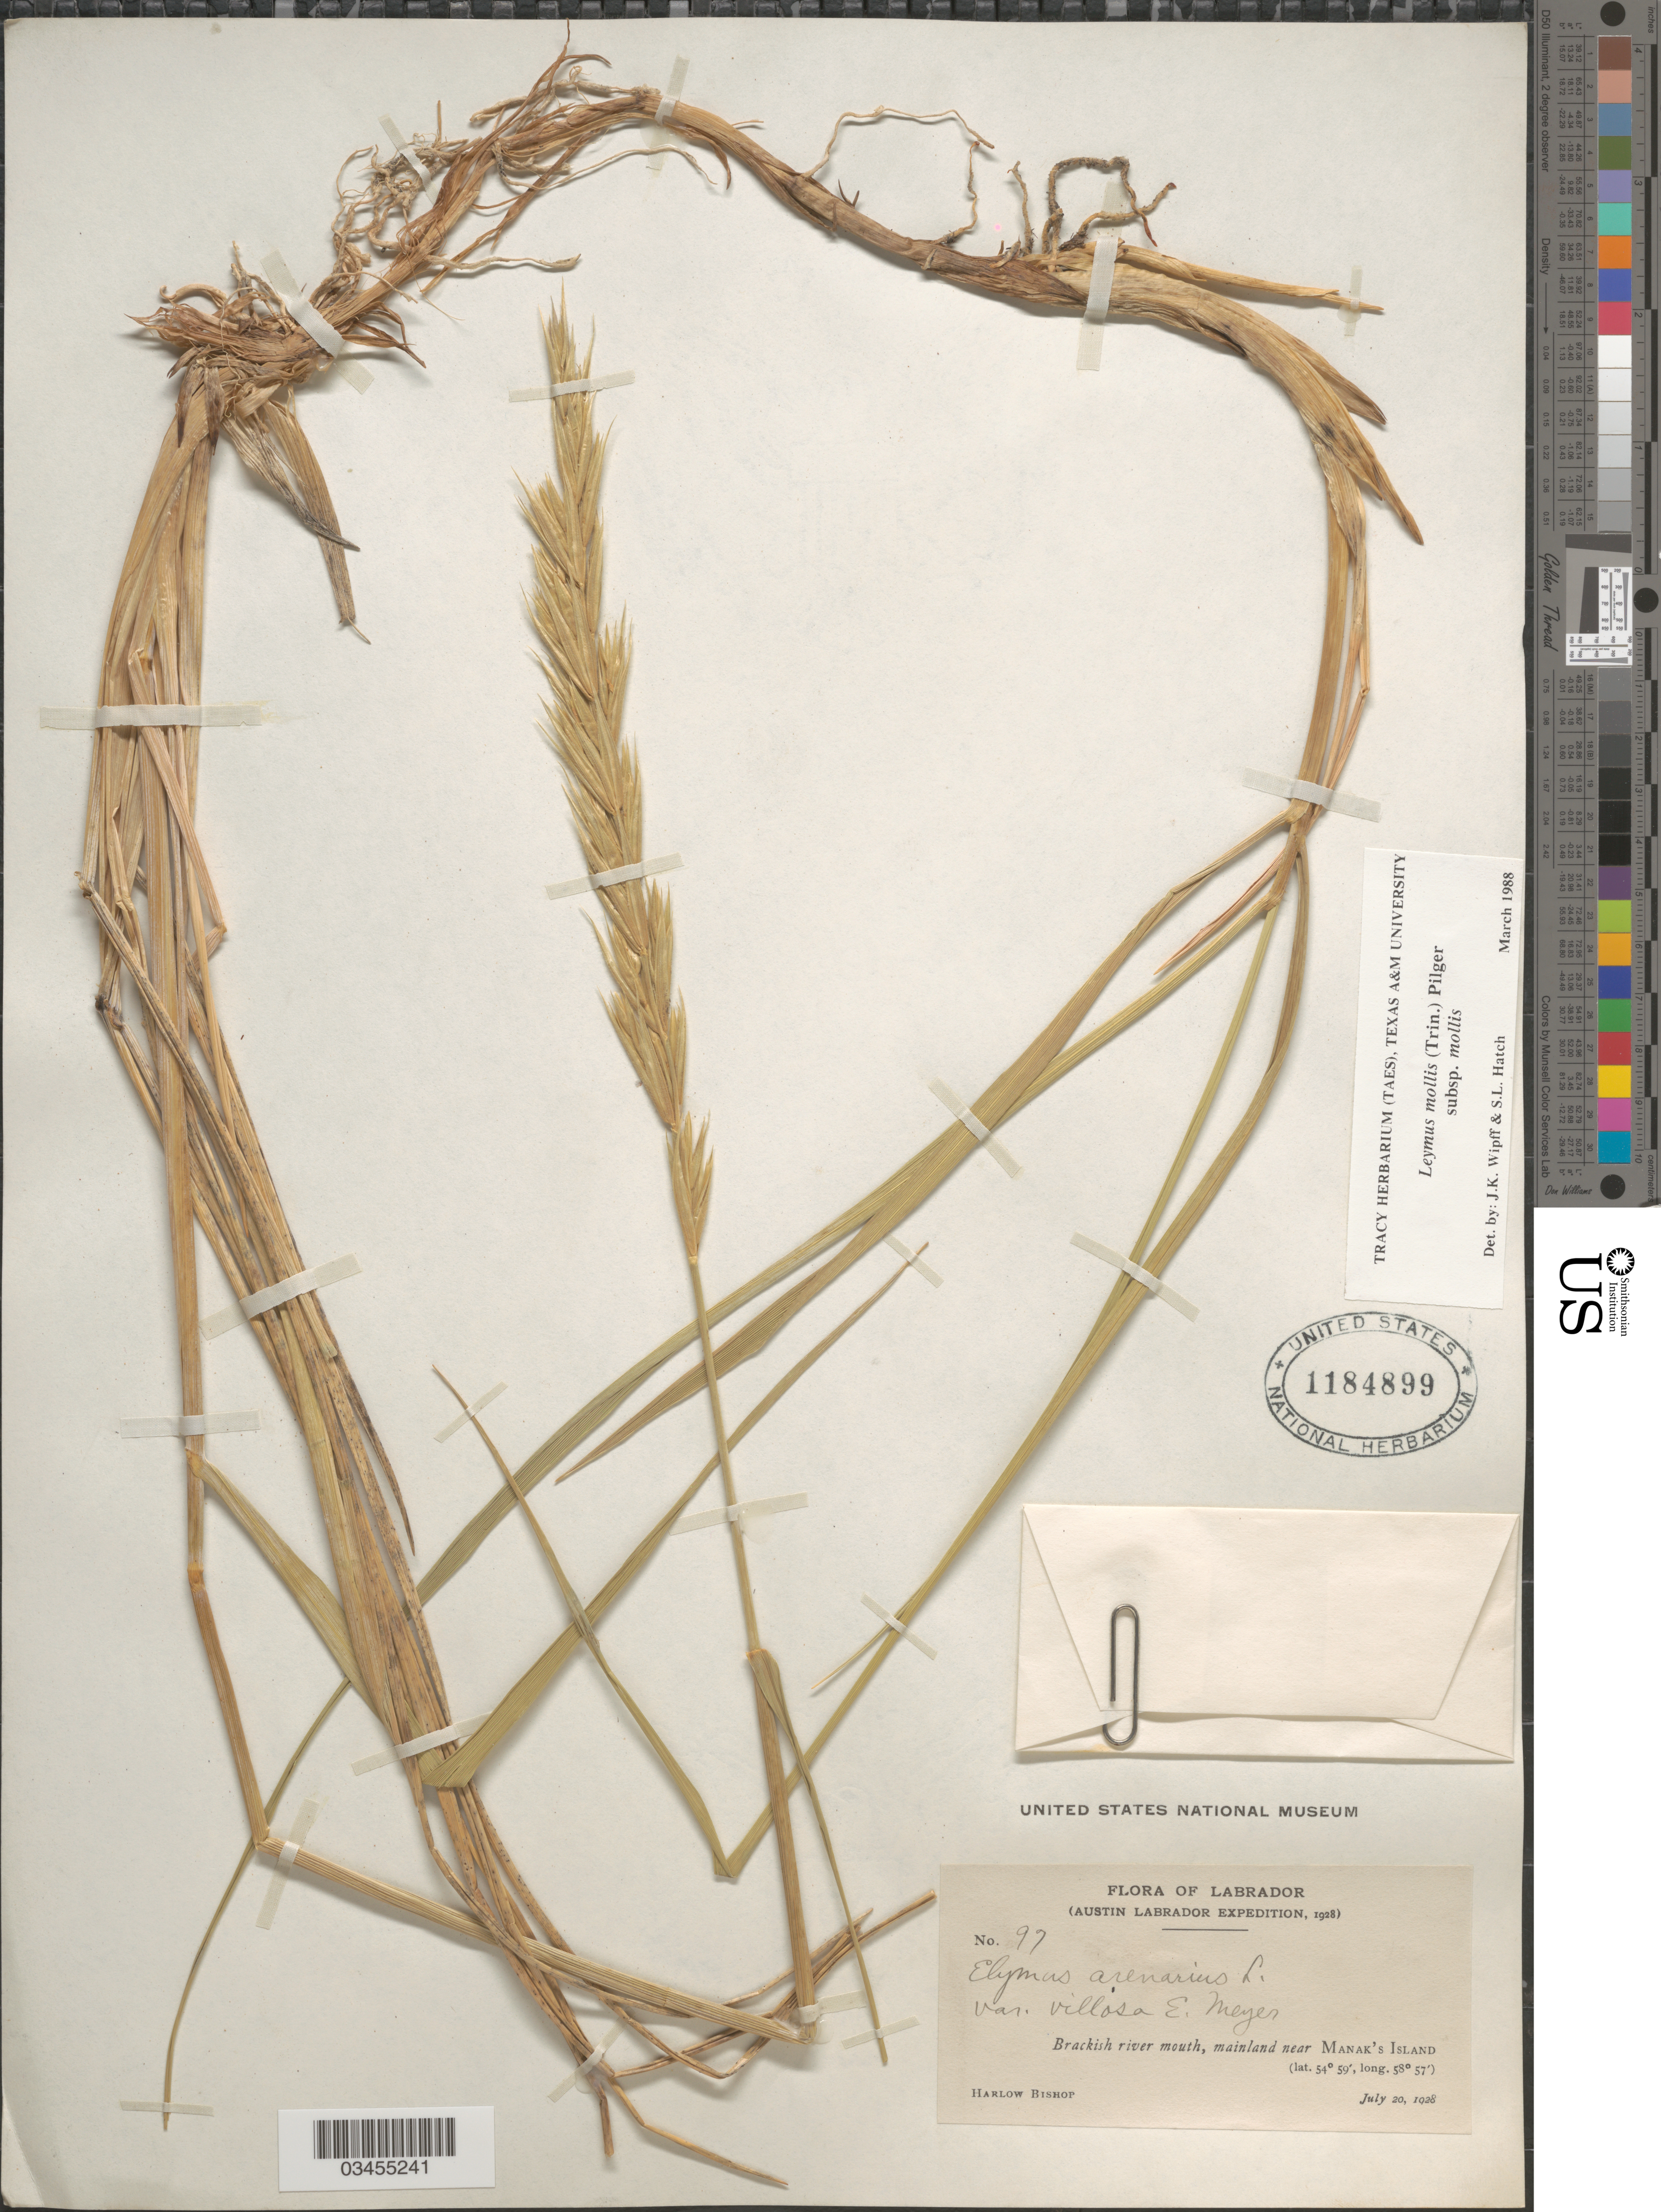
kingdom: Plantae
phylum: Tracheophyta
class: Liliopsida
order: Poales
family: Poaceae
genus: Leymus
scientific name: Leymus mollis subsp. mollis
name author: (Trin.) Pilg.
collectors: H. Bishop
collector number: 97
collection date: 1928-07-20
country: Canada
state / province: Newfoundland and Labrador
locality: Labrador. (Austin Labrador Expedition, 1928). Brackish river mouth, mainland near Manak's Island.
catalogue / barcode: US 1184899